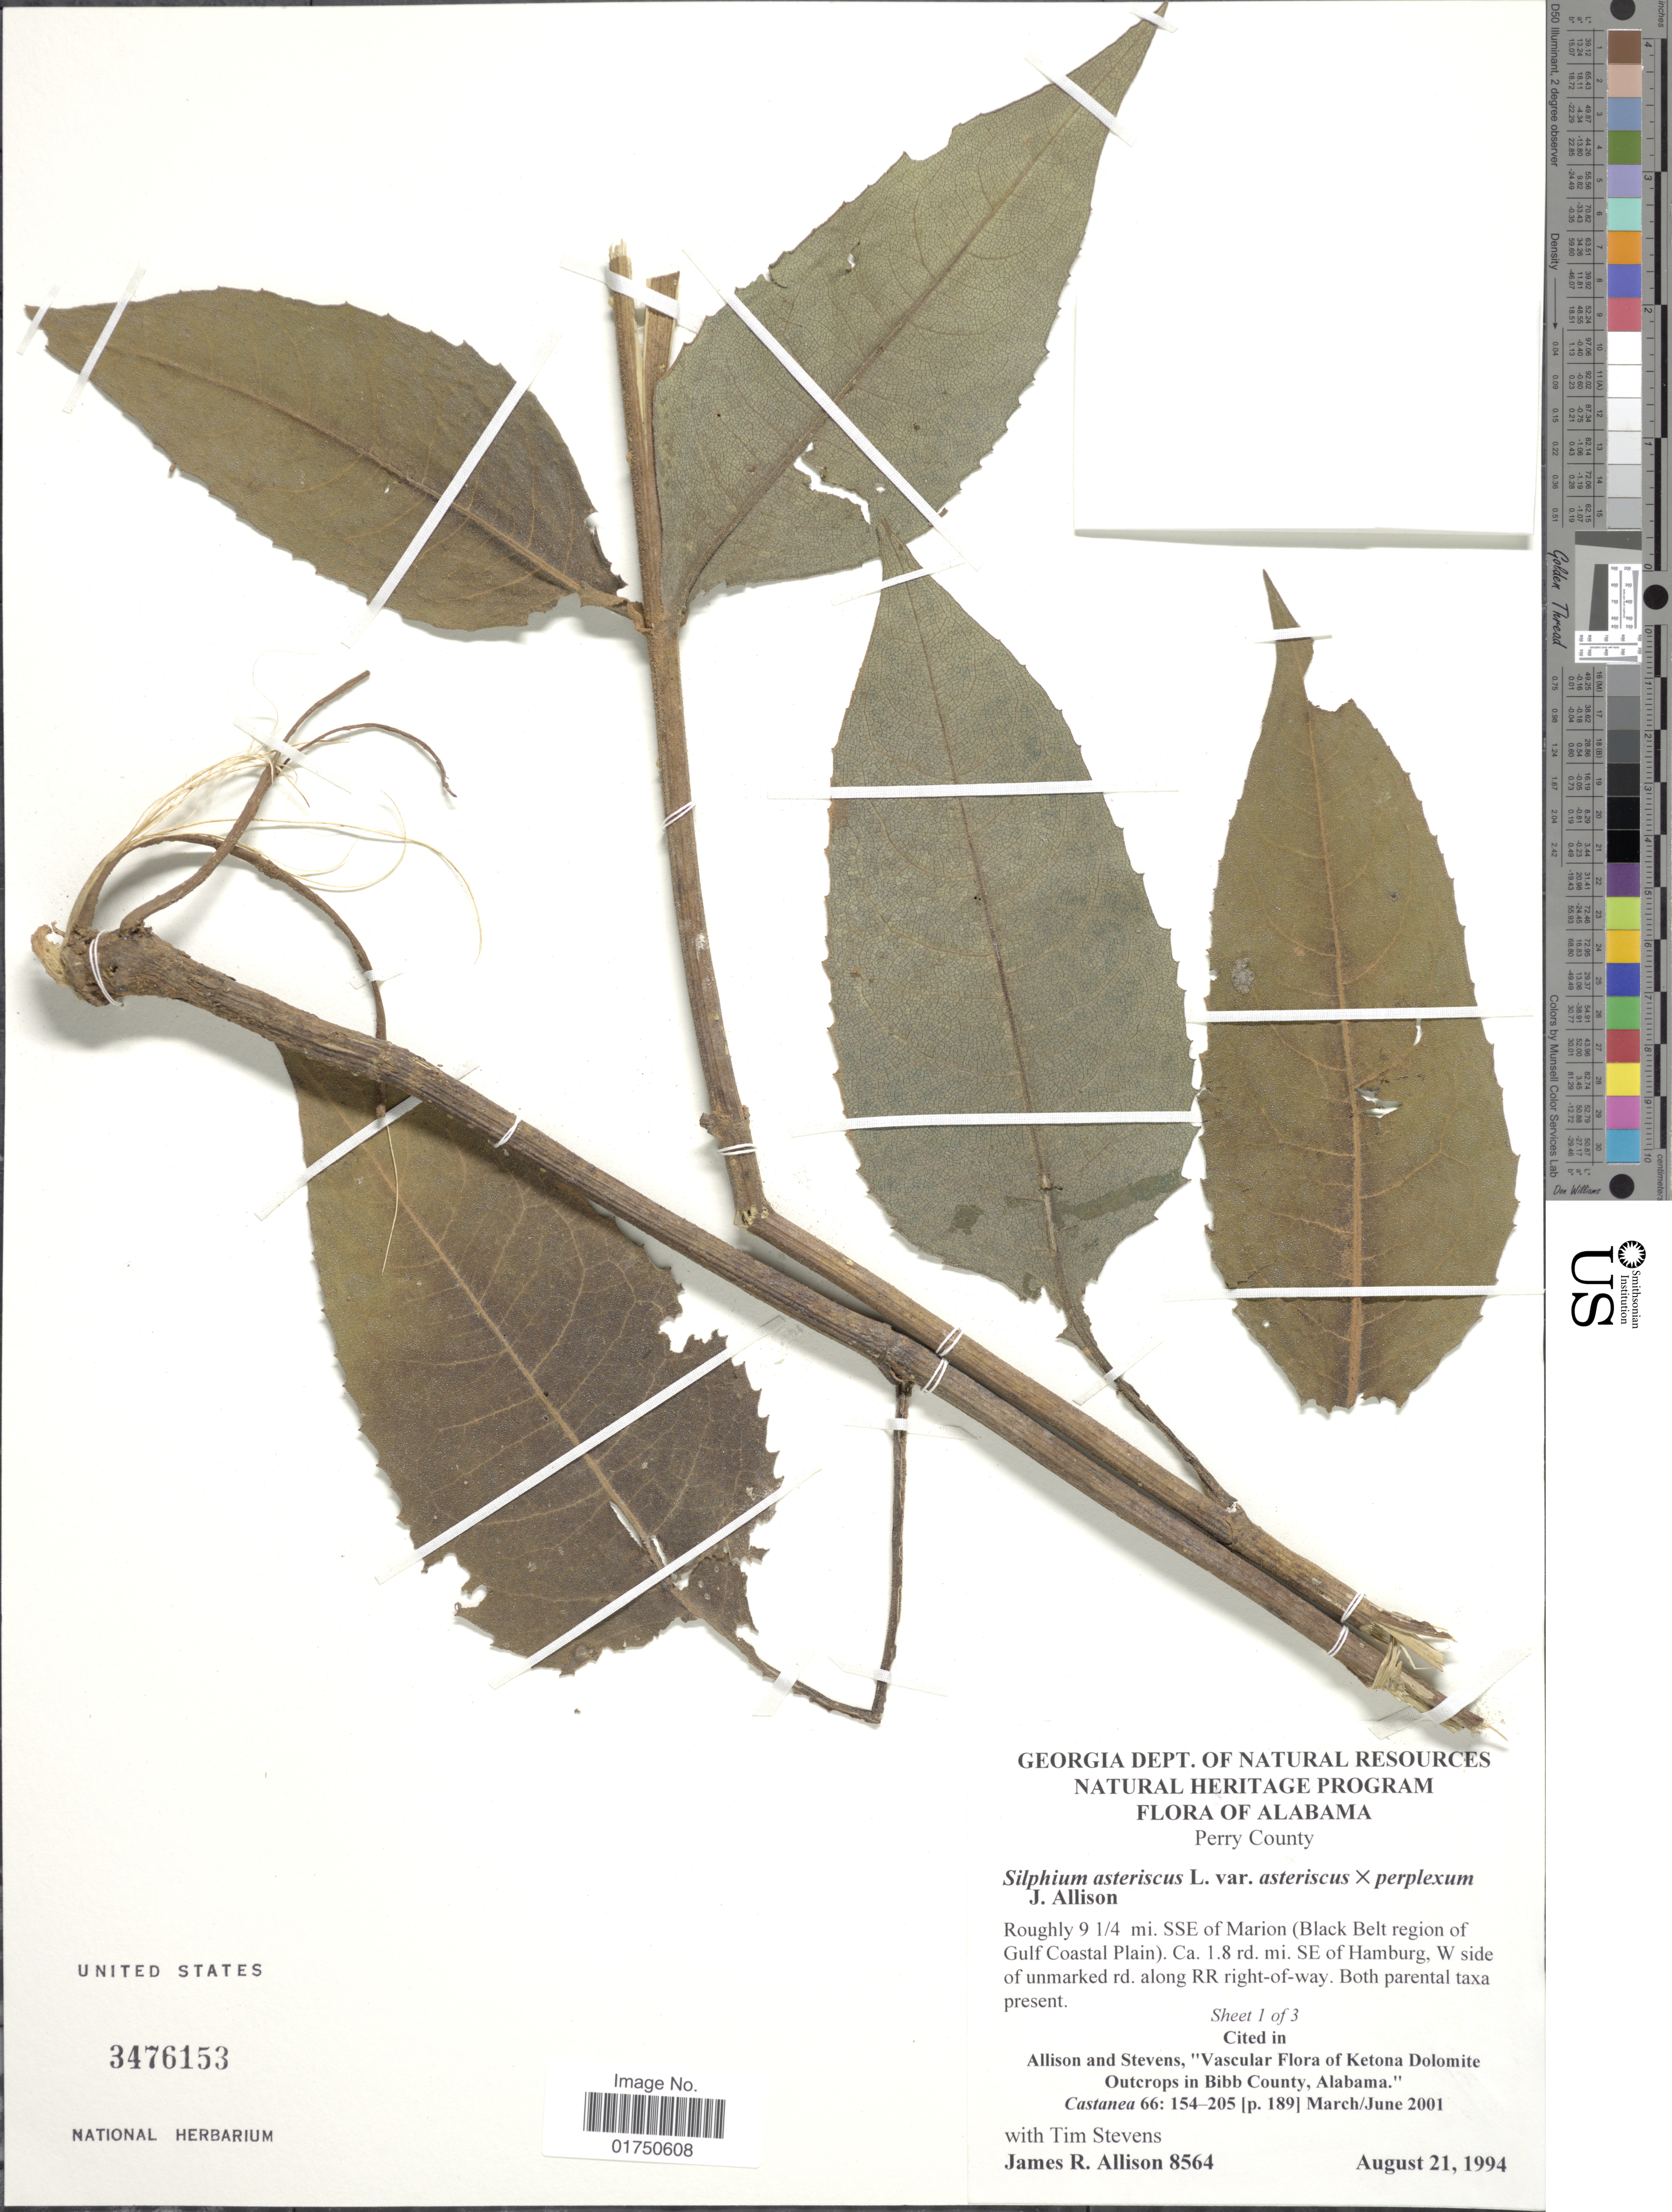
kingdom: Plantae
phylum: Tracheophyta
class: Magnoliopsida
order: Asterales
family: Asteraceae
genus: Silphium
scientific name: Silphium asteriscus var. asteriscus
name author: L.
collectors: T. Stevens & J. R. Allison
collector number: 8564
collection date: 1994-08-21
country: United States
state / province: Alabama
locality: Perry County. Roughly 9 1/4 mi. SSE of Marion (Black Belt region of Gulf Coastal Plain). Ca. 1.8 rd. mi. SE of Hamburg, W side of unmarked rd. along RR right-of-way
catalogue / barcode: US 3476153